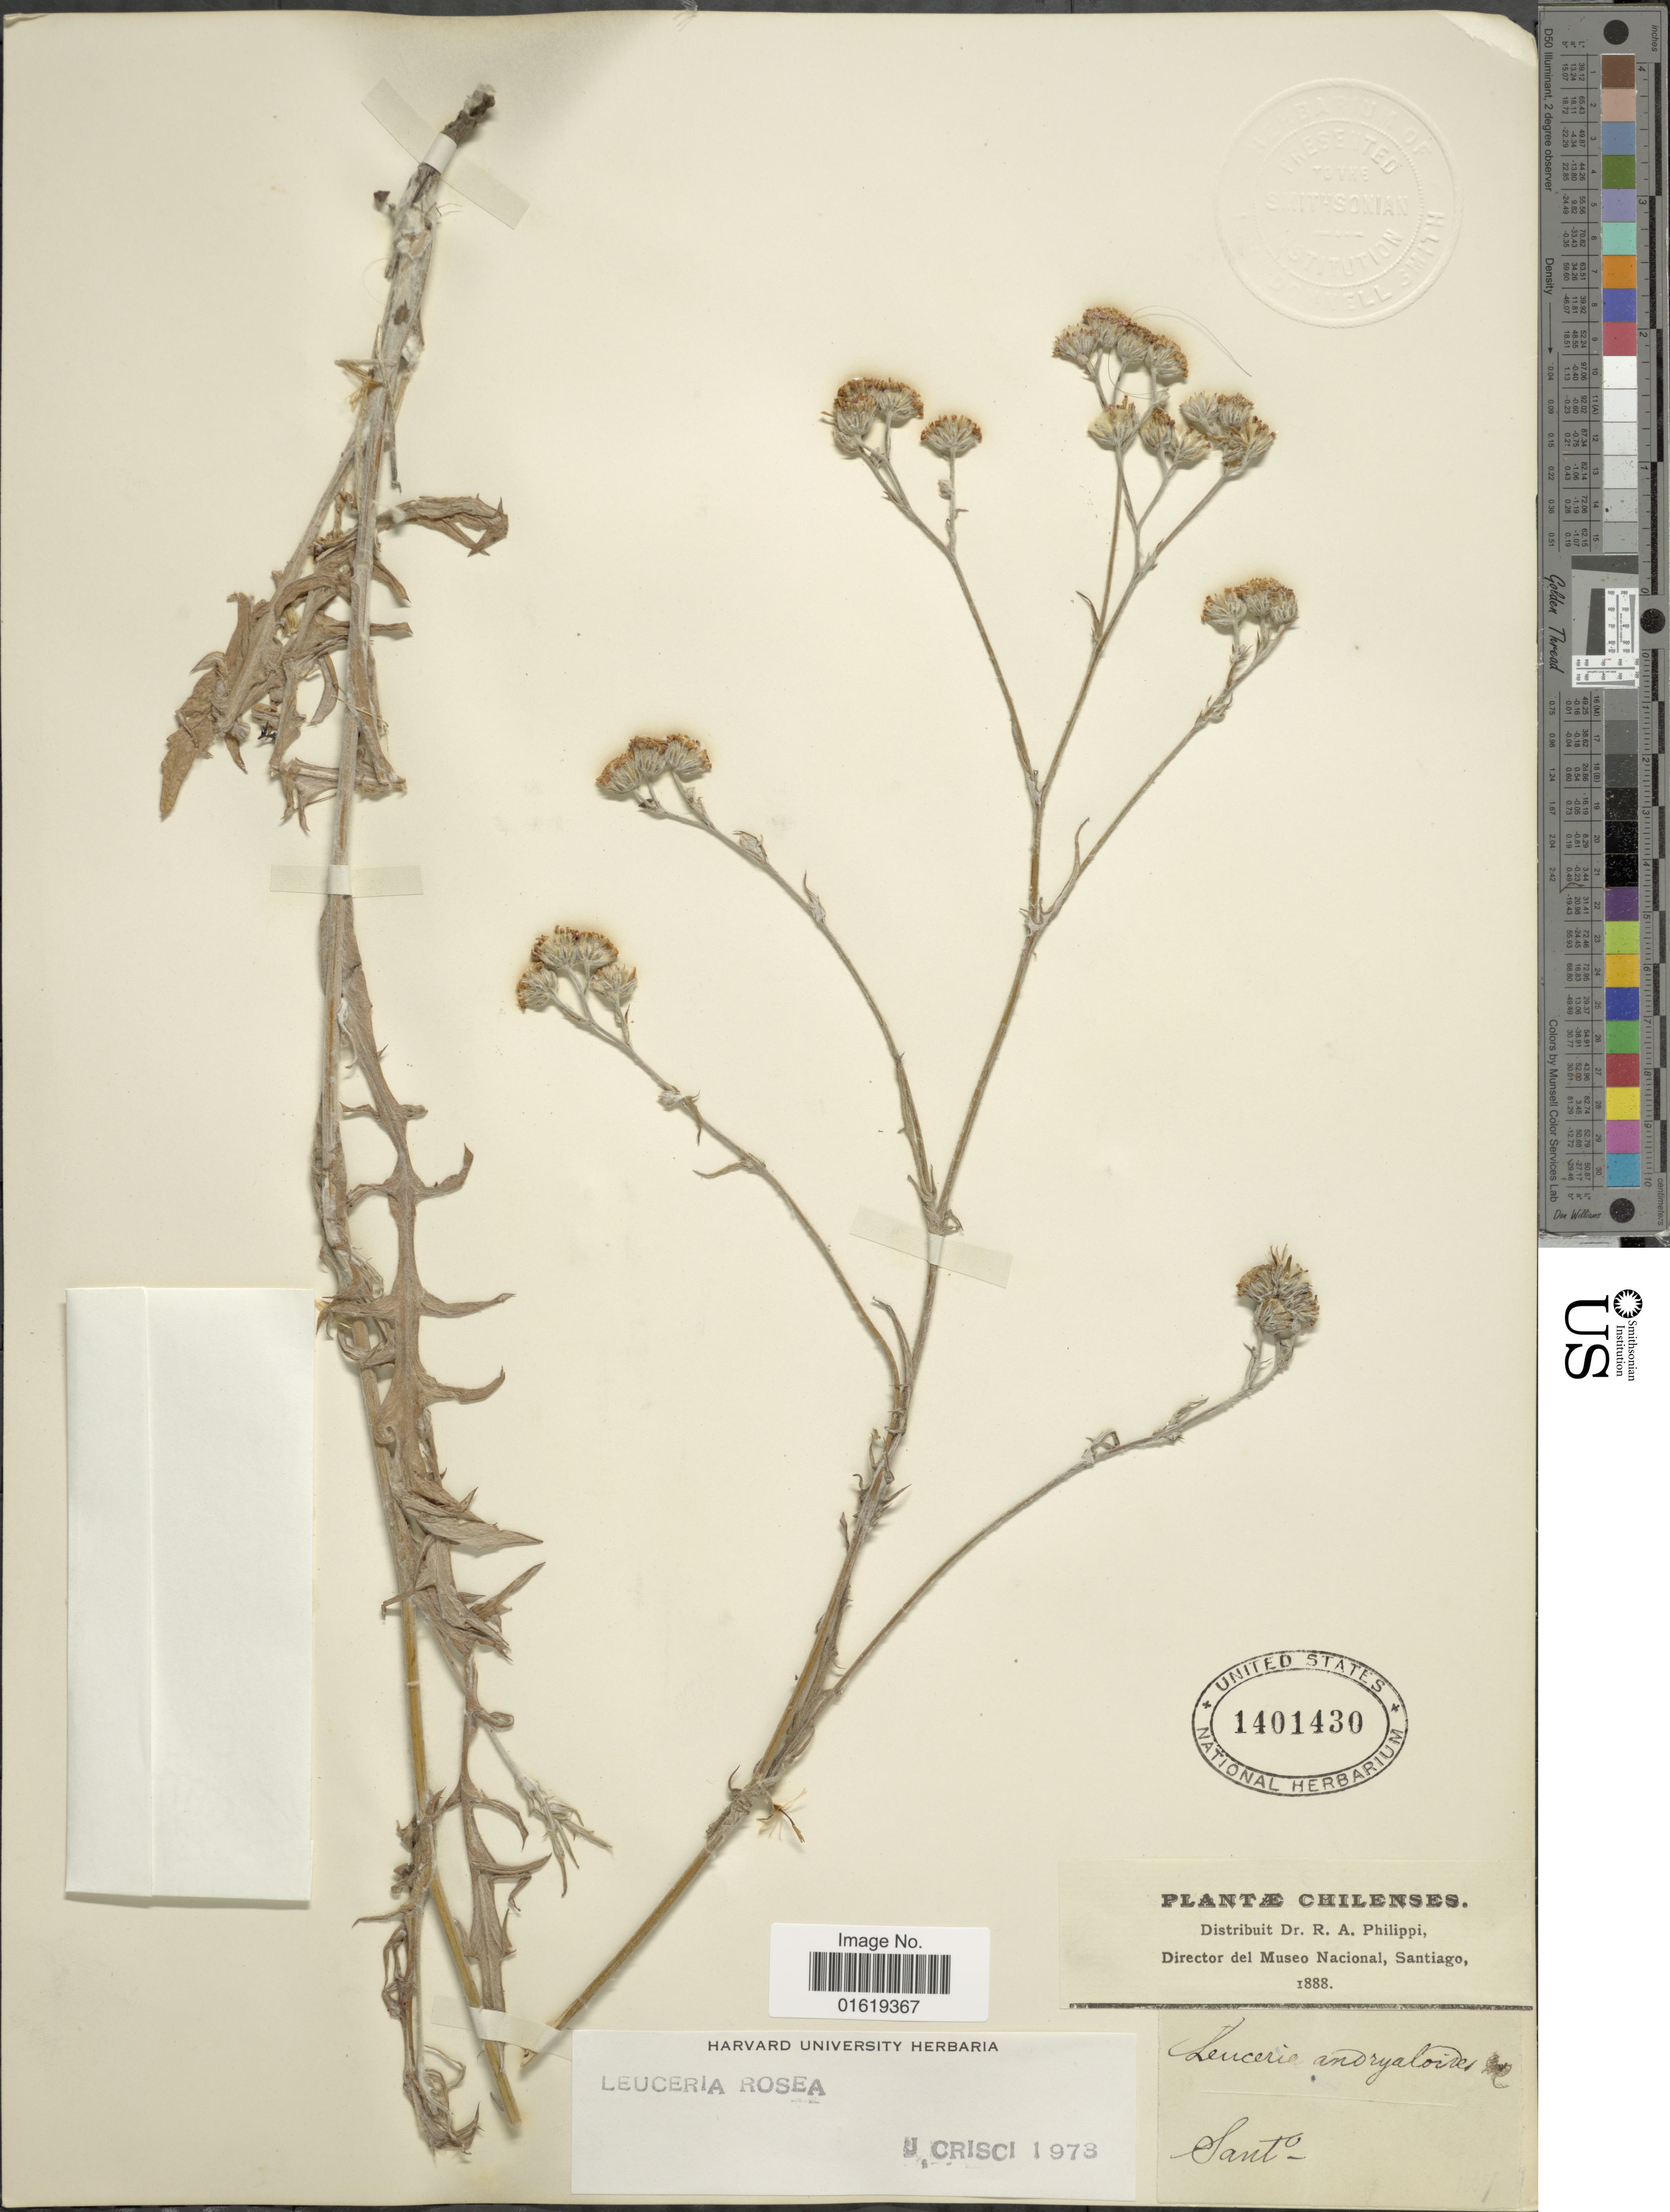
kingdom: Plantae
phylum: Tracheophyta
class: Magnoliopsida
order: Asterales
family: Asteraceae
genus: Leucheria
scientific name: Leucheria rosea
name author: Poepp. ex Less.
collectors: R. A. Philippi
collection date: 1888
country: Chile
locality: Santo.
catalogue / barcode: US 1401430